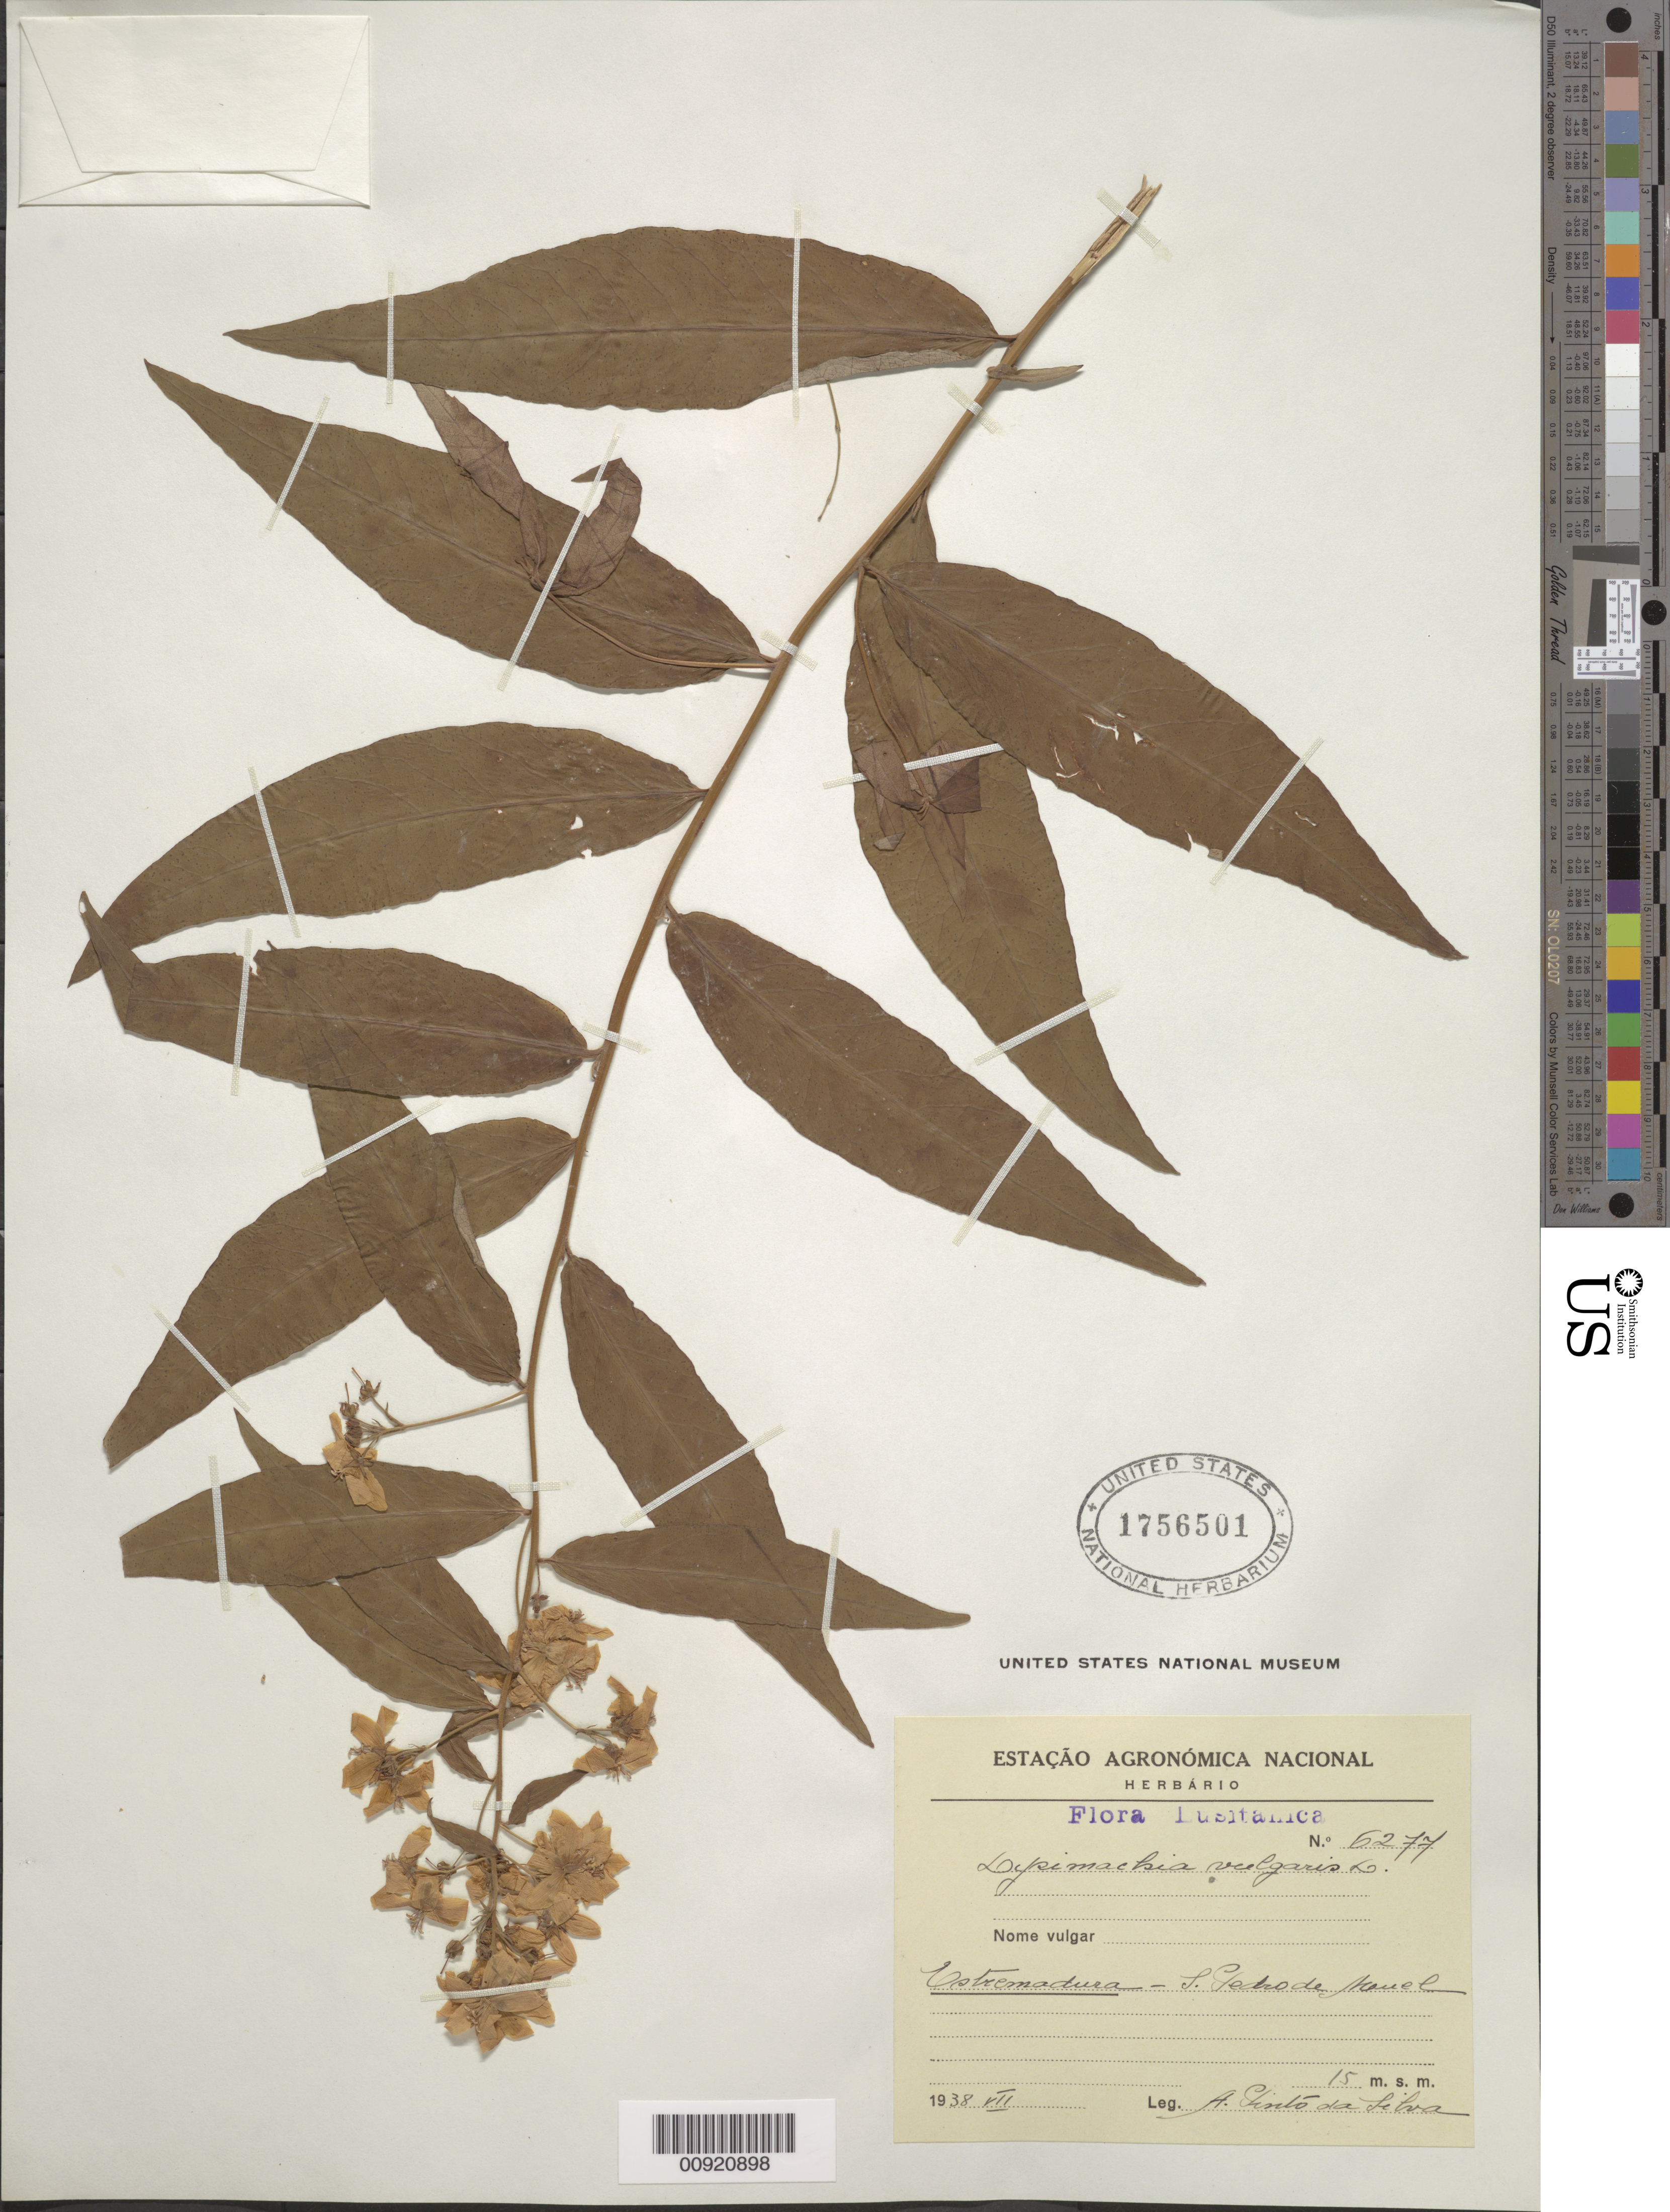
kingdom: Plantae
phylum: Tracheophyta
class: Magnoliopsida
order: Ericales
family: Primulaceae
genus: Lysimachia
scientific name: Lysimachia vulgaris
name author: L.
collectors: A. Silva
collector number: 6277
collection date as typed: Jul 1938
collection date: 1938-07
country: Portugal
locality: [E[stremadura. L. Pedrode Mauel.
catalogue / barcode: US 1756501